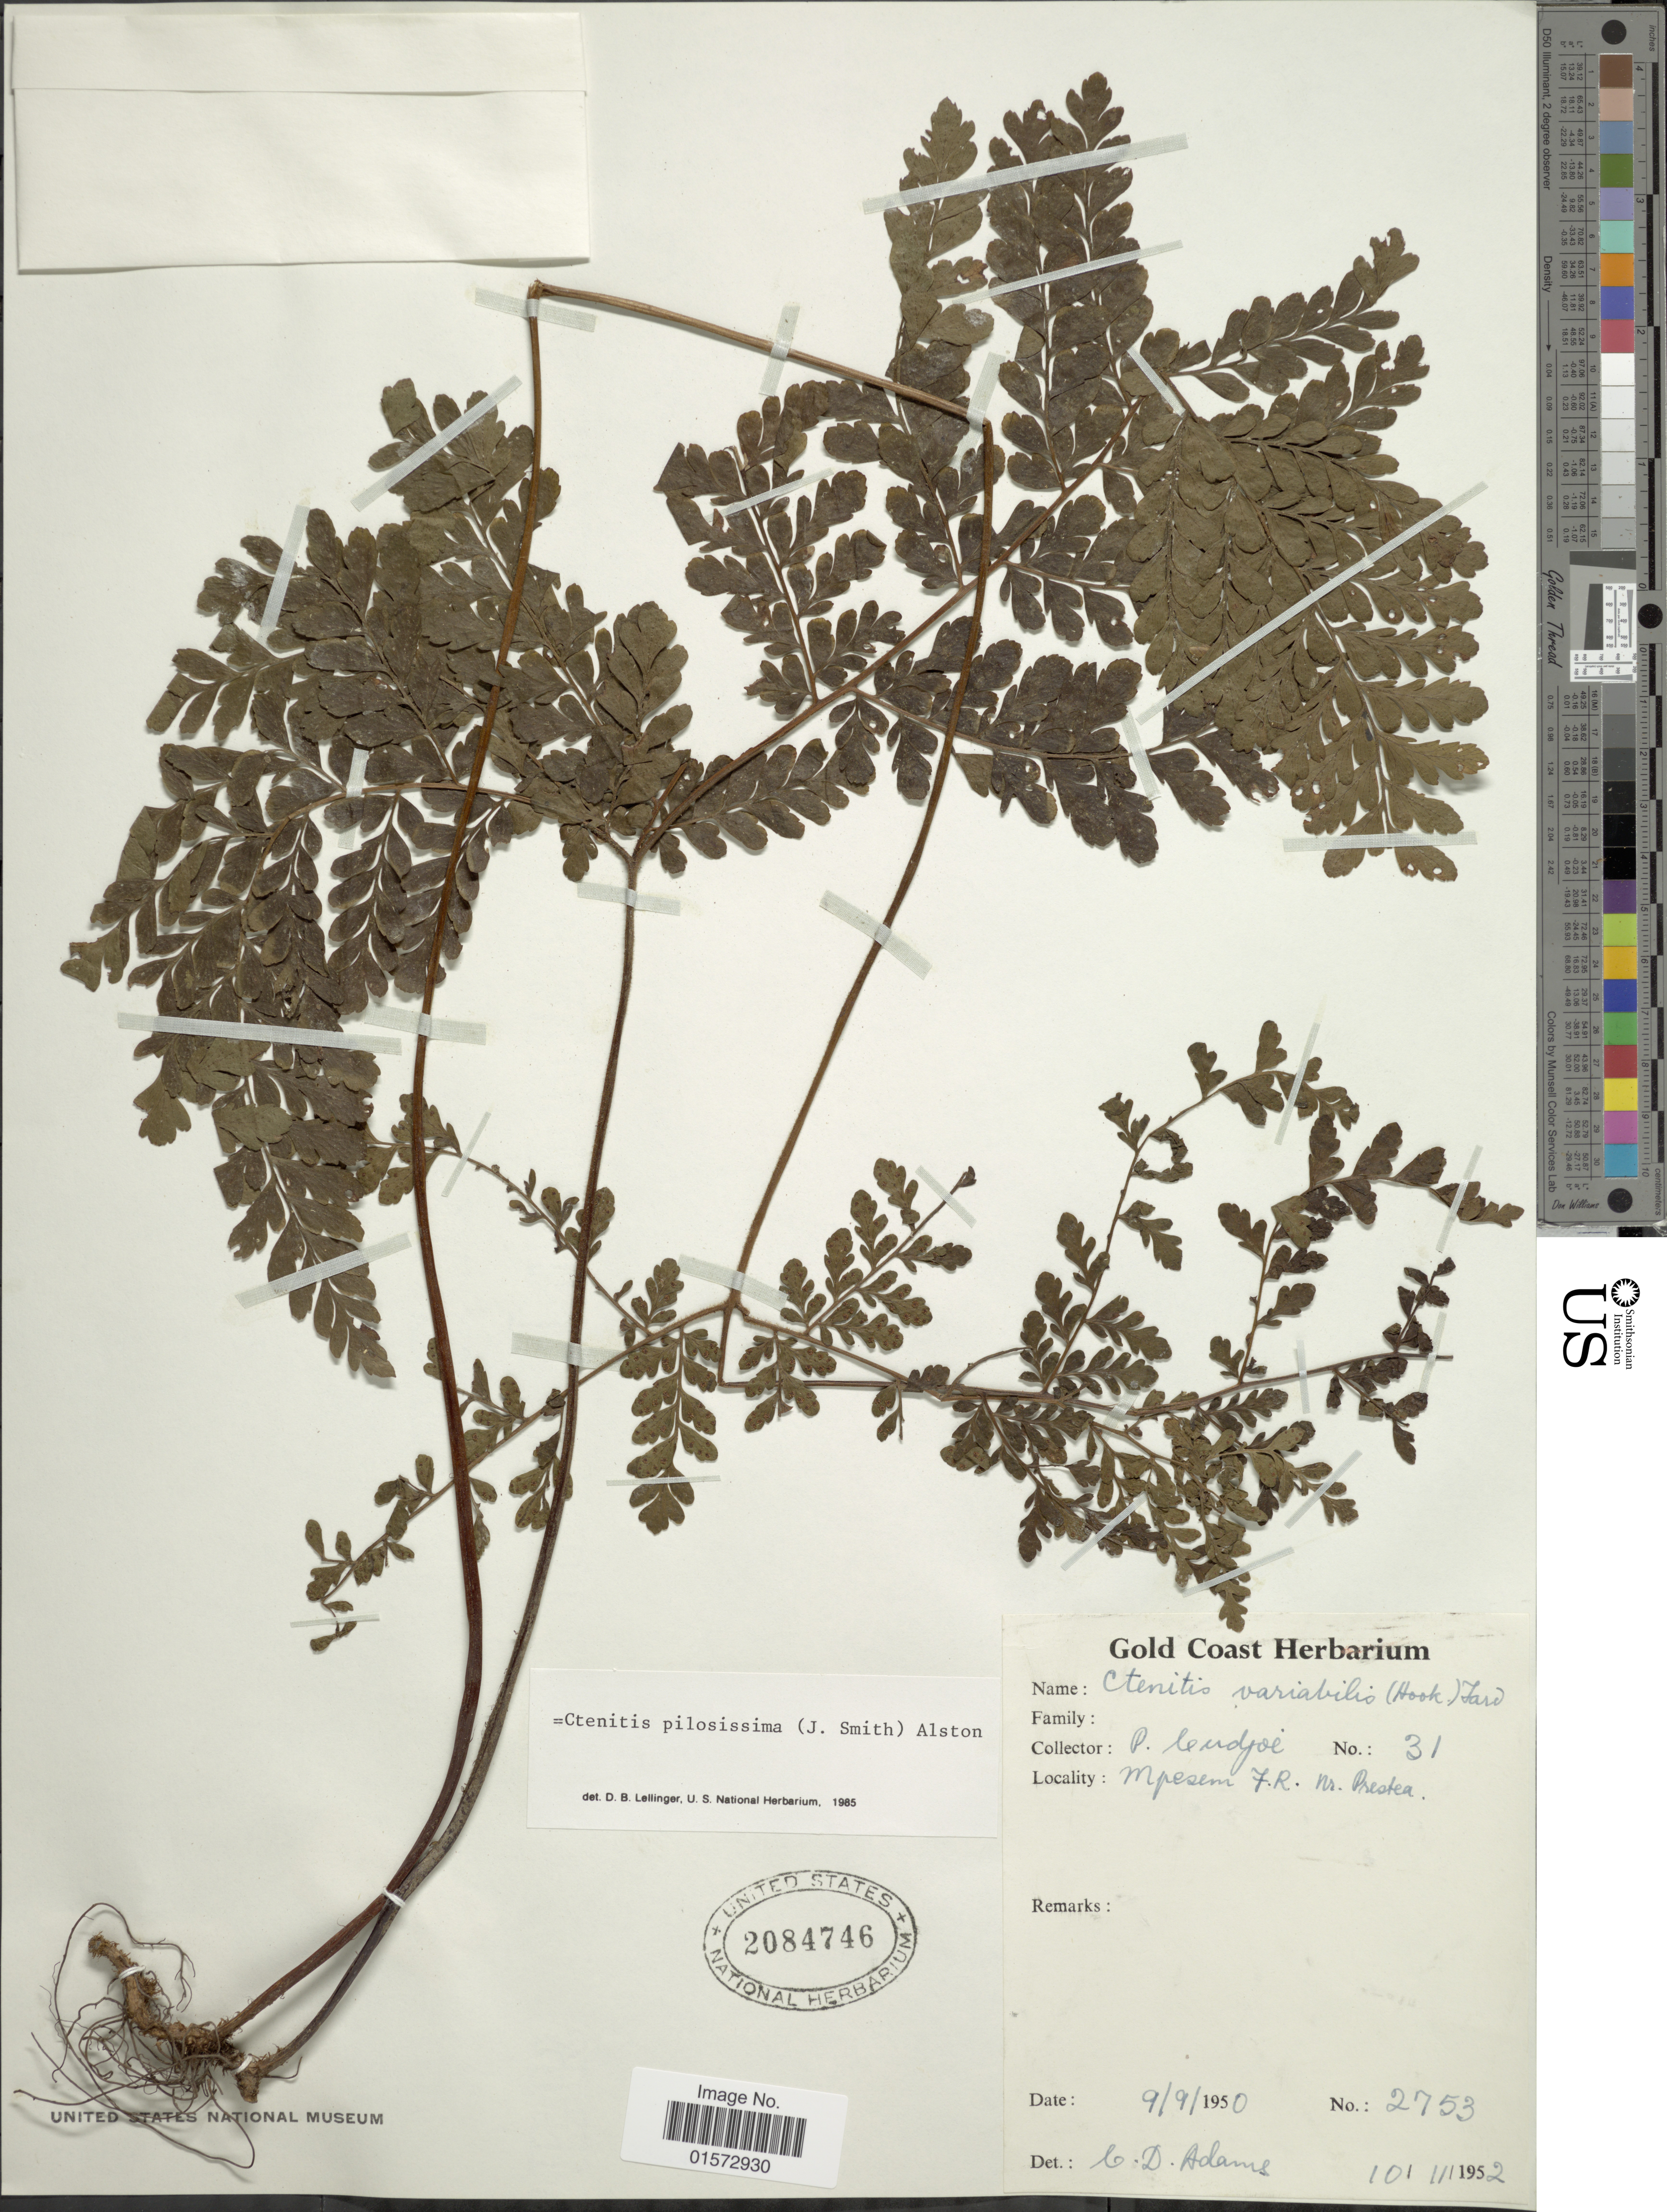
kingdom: Plantae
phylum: Tracheophyta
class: Polypodiopsida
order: Polypodiales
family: Tectariaceae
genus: Triplophyllum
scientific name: Triplophyllum speciosum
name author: (Mett. ex Kuhn)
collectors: P. Cudjoe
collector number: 31/2753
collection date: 1950-09-09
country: Ghana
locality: Mpesem F. R. nr. Prestea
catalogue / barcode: US 2084746